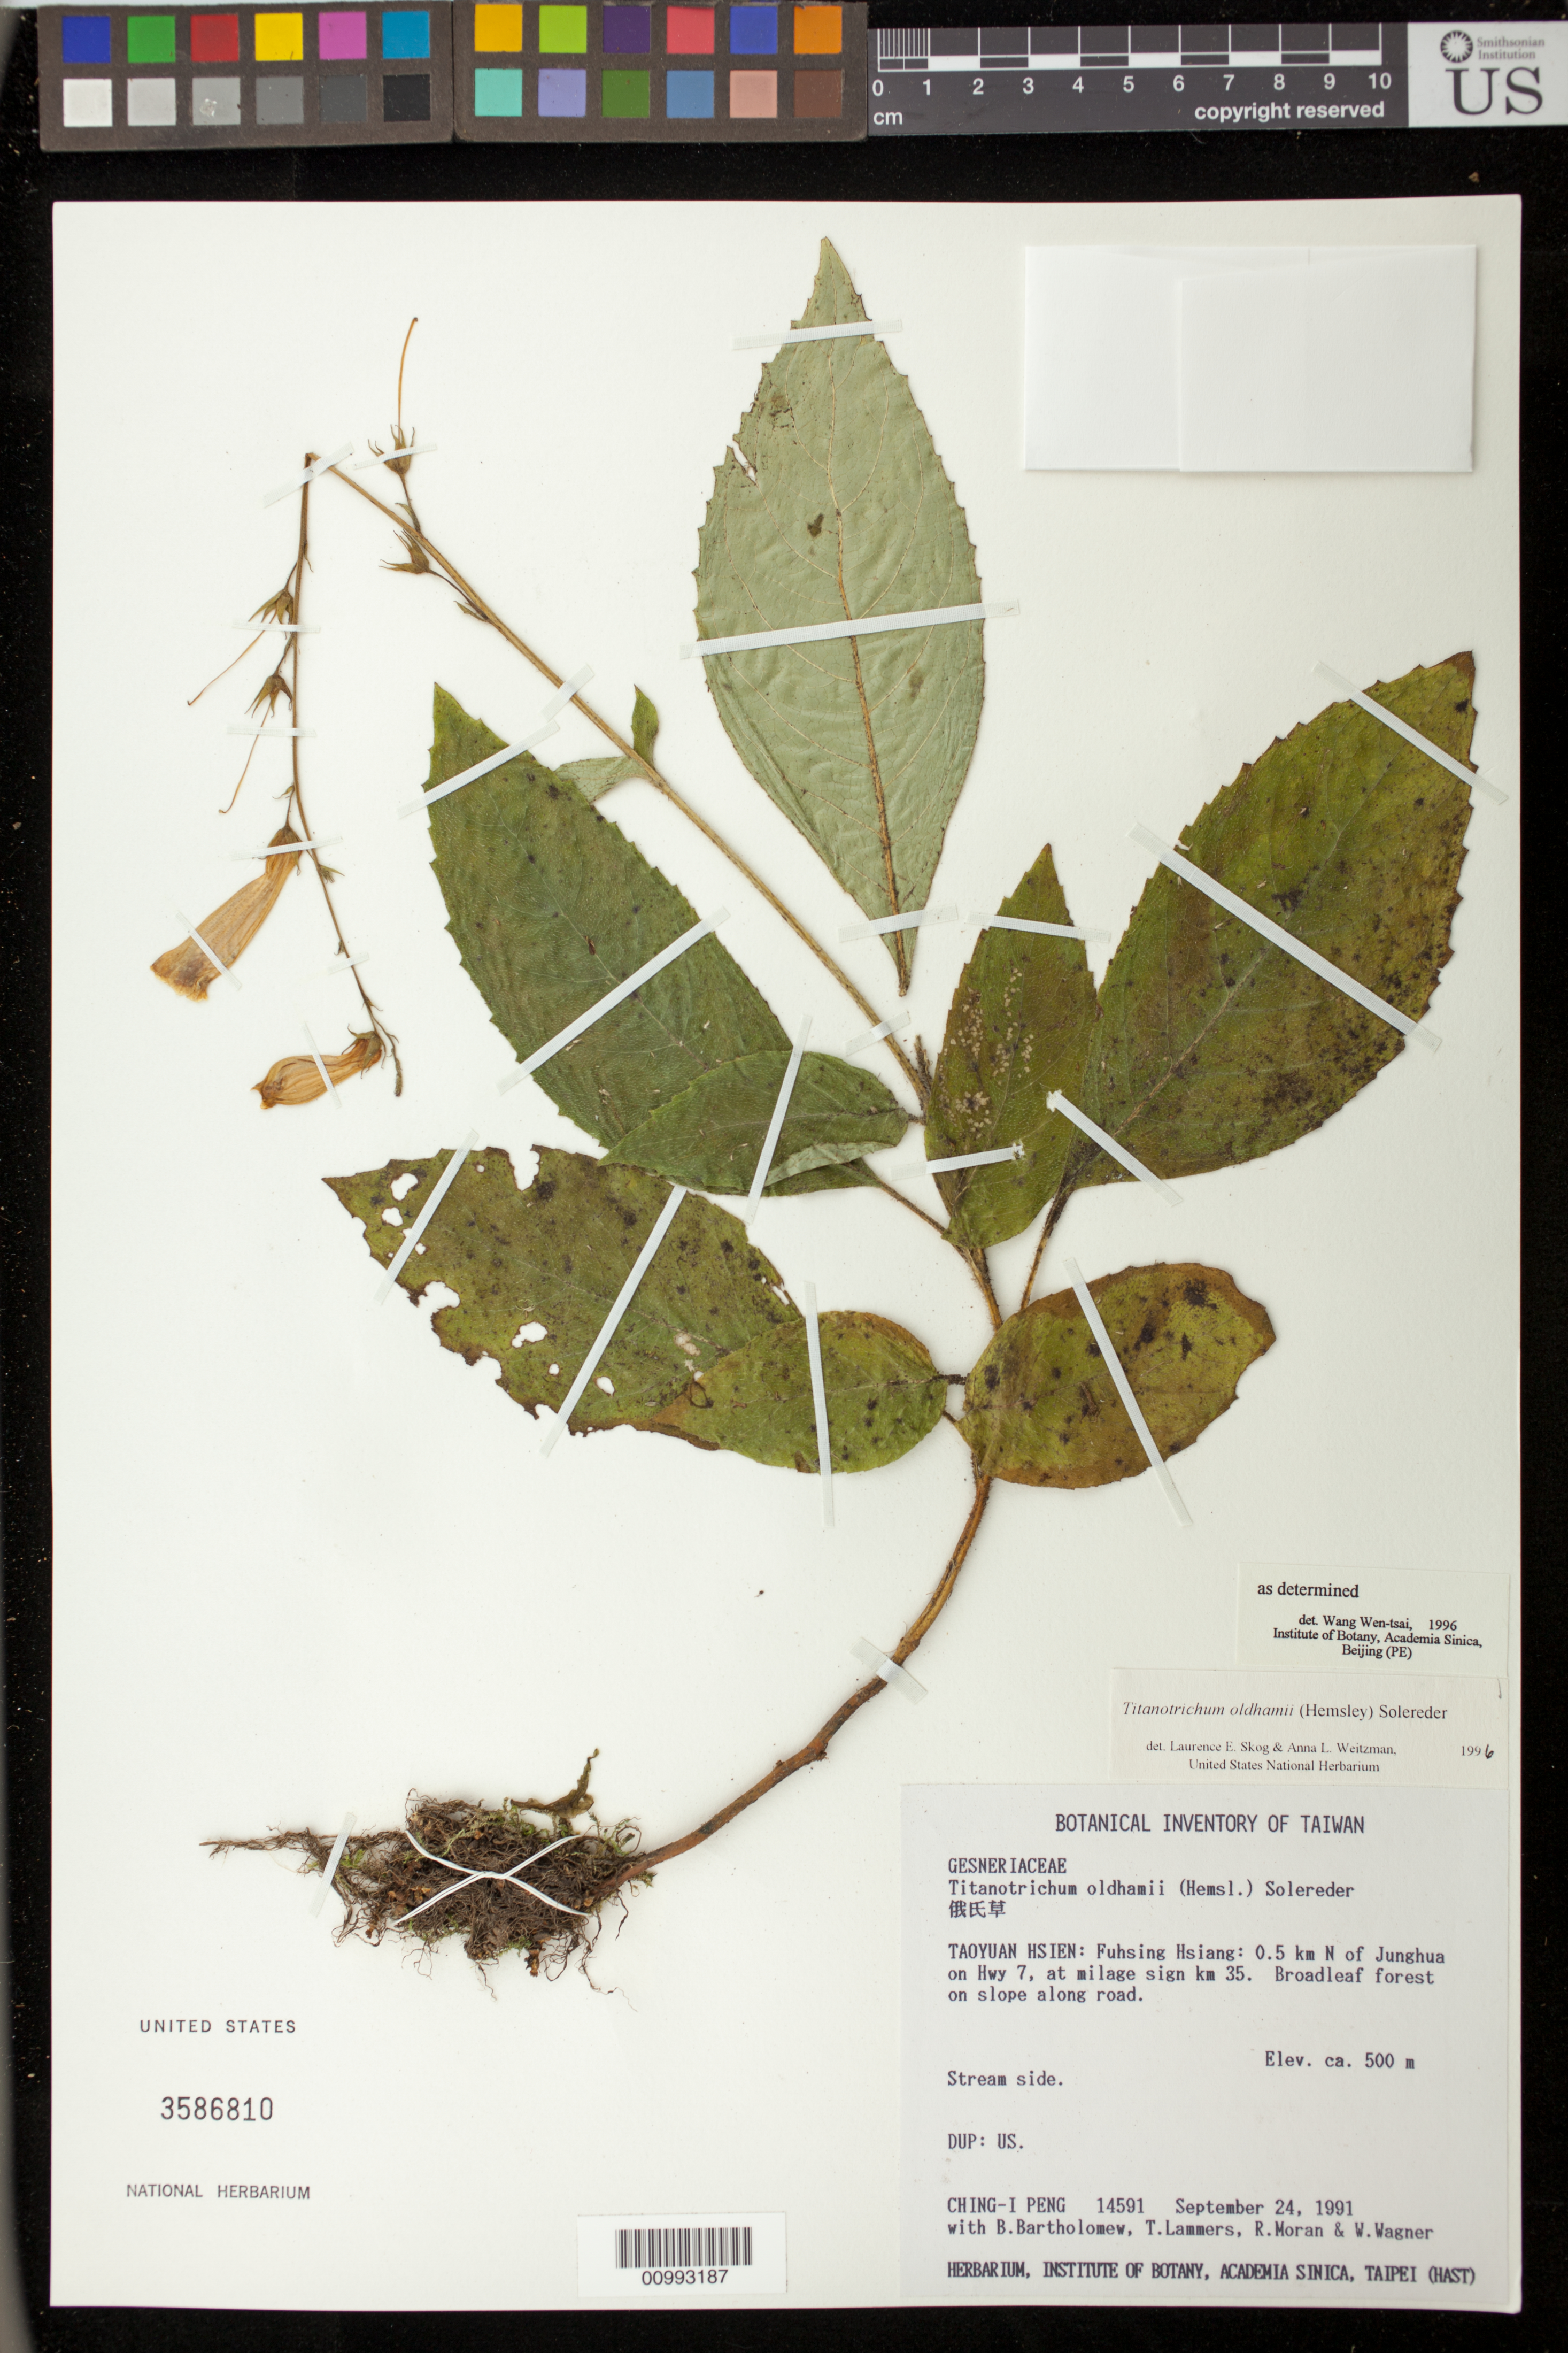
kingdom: Plantae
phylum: Tracheophyta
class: Magnoliopsida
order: Lamiales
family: Gesneriaceae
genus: Titanotrichum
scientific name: Titanotrichum oldhamii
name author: (Hemsl.) Soler.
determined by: Skog, L. E.; Weitzman, A. L.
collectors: C.-I Peng & et al.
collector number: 14591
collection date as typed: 24 Sep 1991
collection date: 1991-09-24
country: Taiwan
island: Taiwan [Formosa]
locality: Taoyuan Hsien: Fuhsing Hsiang, 0.5 km N of Junghua on Hwy 7, at milage sign km 35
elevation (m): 500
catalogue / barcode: US 3586810